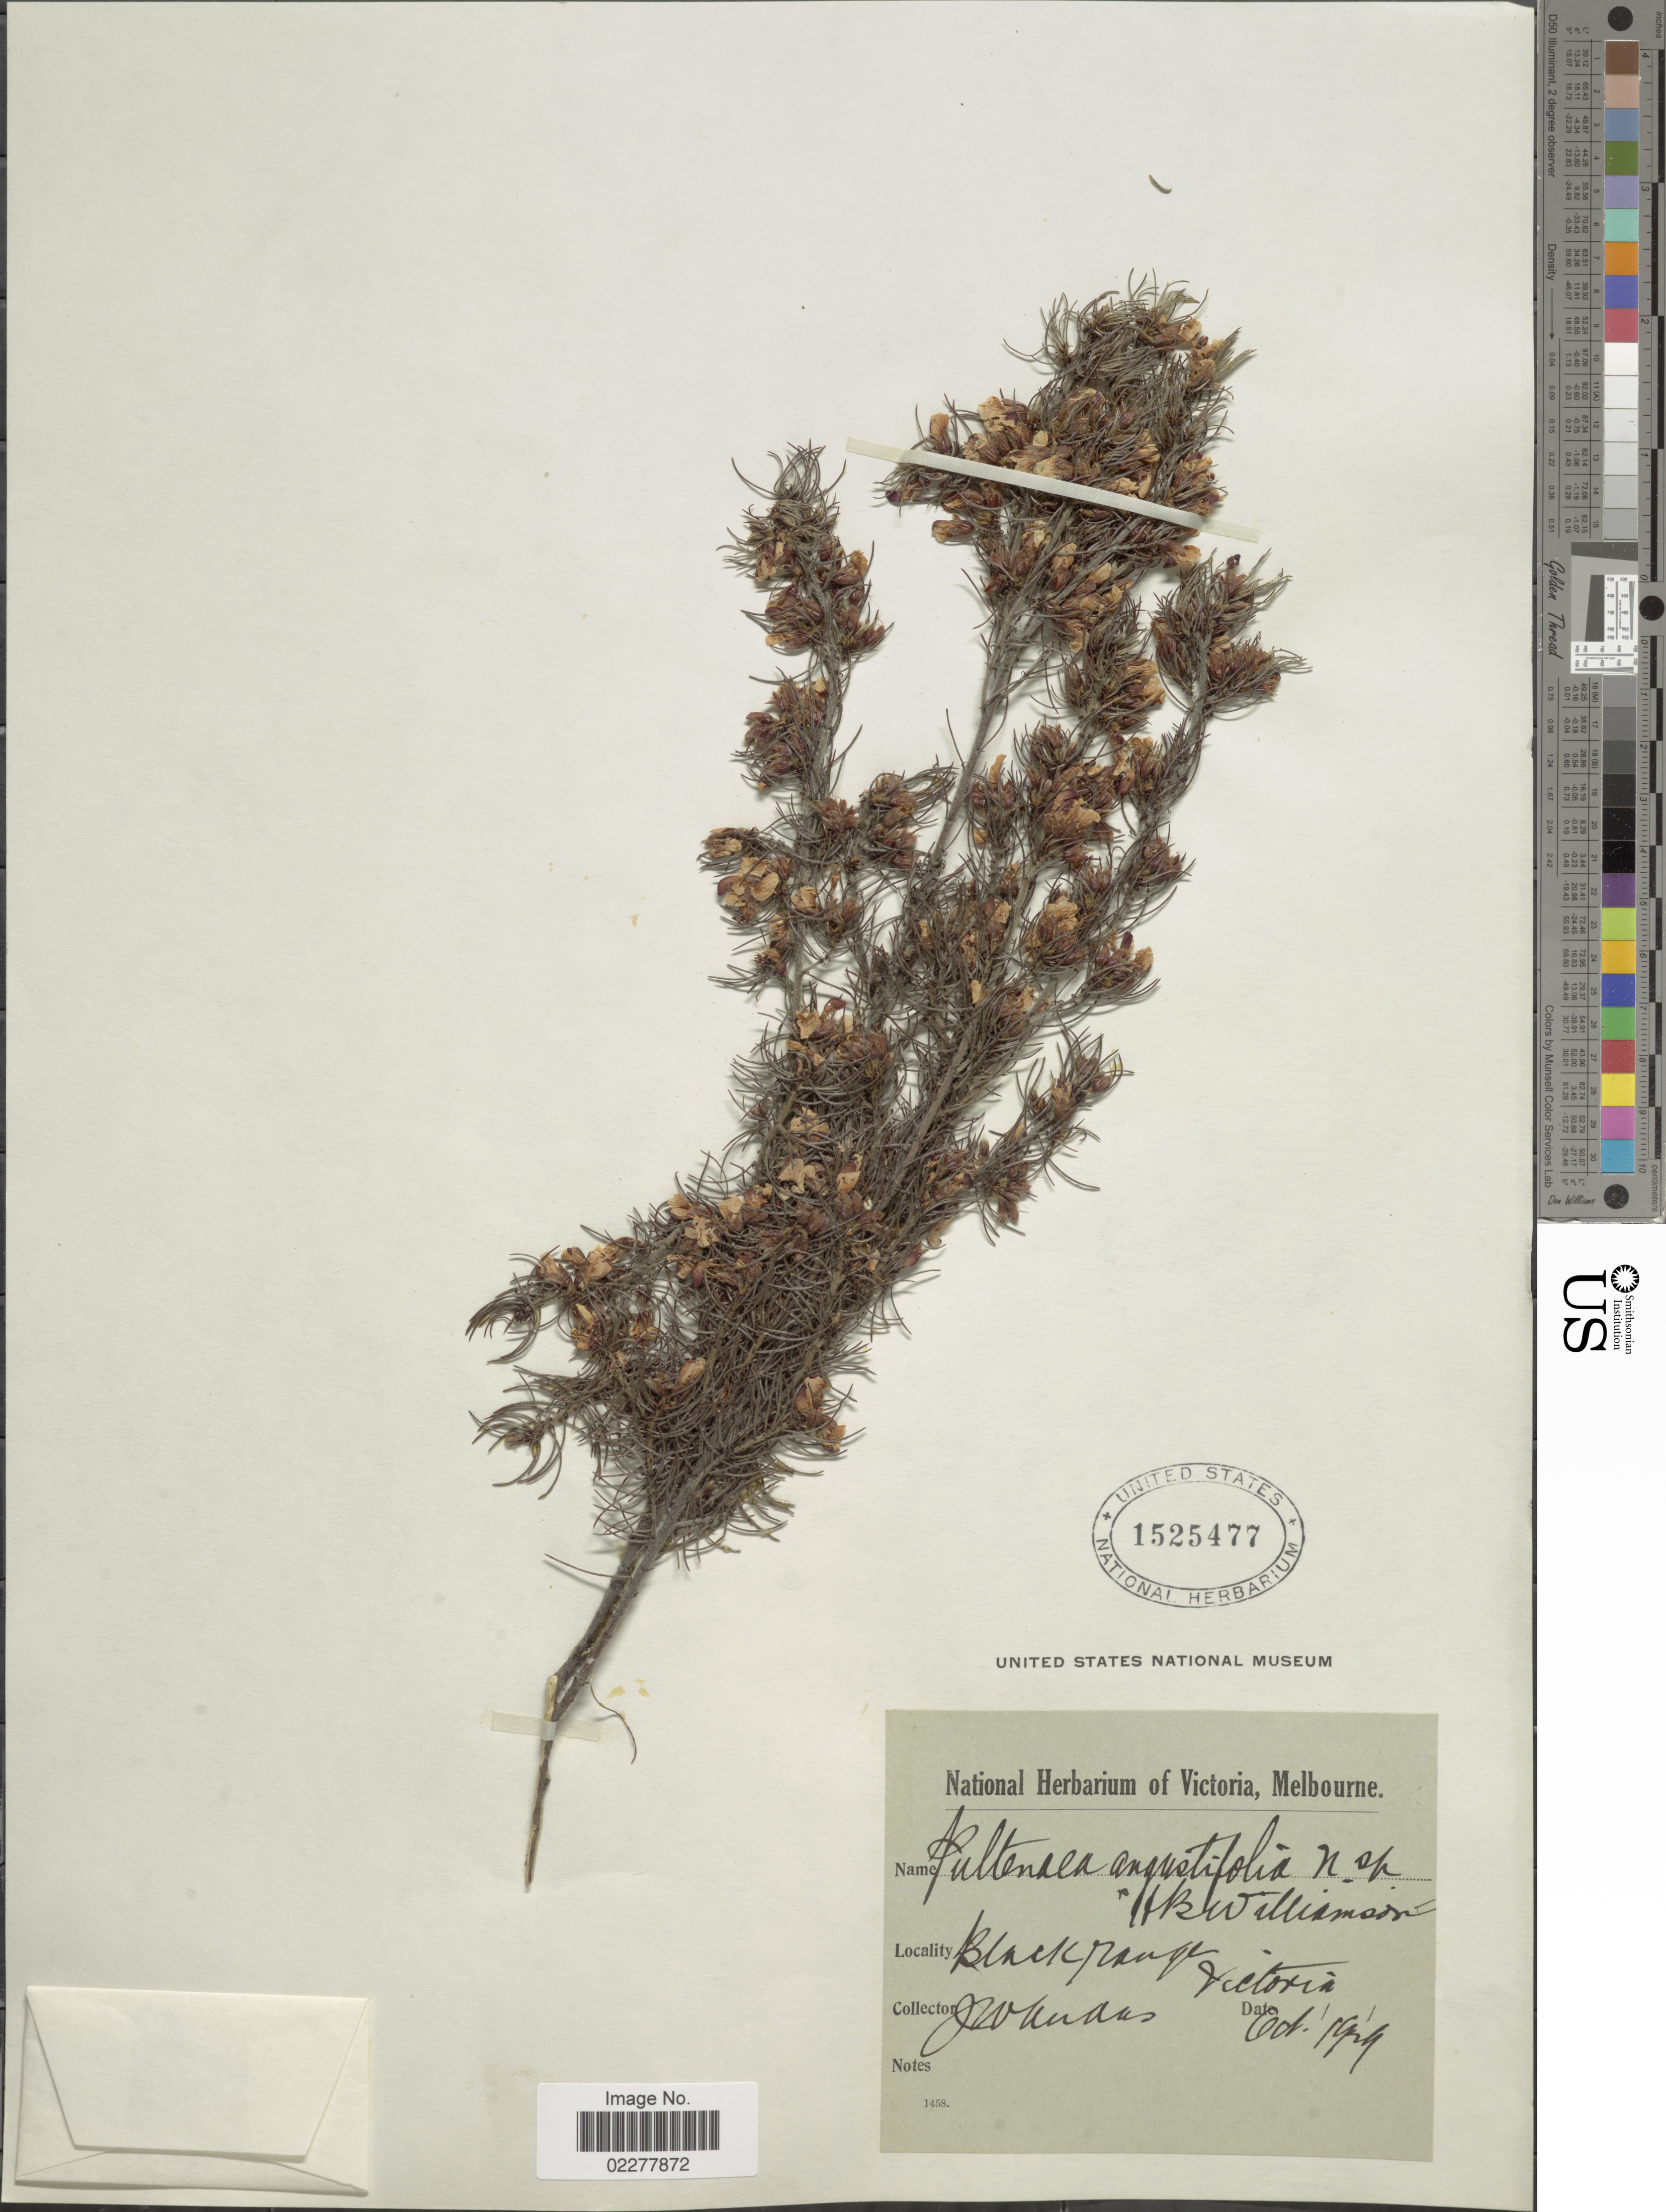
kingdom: Plantae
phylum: Tracheophyta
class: Magnoliopsida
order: Fabales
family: Fabaceae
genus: Pultenaea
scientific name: Pultenaea angustifolia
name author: F. Muell. ex Williamson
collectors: J. Audas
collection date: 1929-10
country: Australia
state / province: Victoria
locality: Black range, Victoria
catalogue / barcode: US 1525477